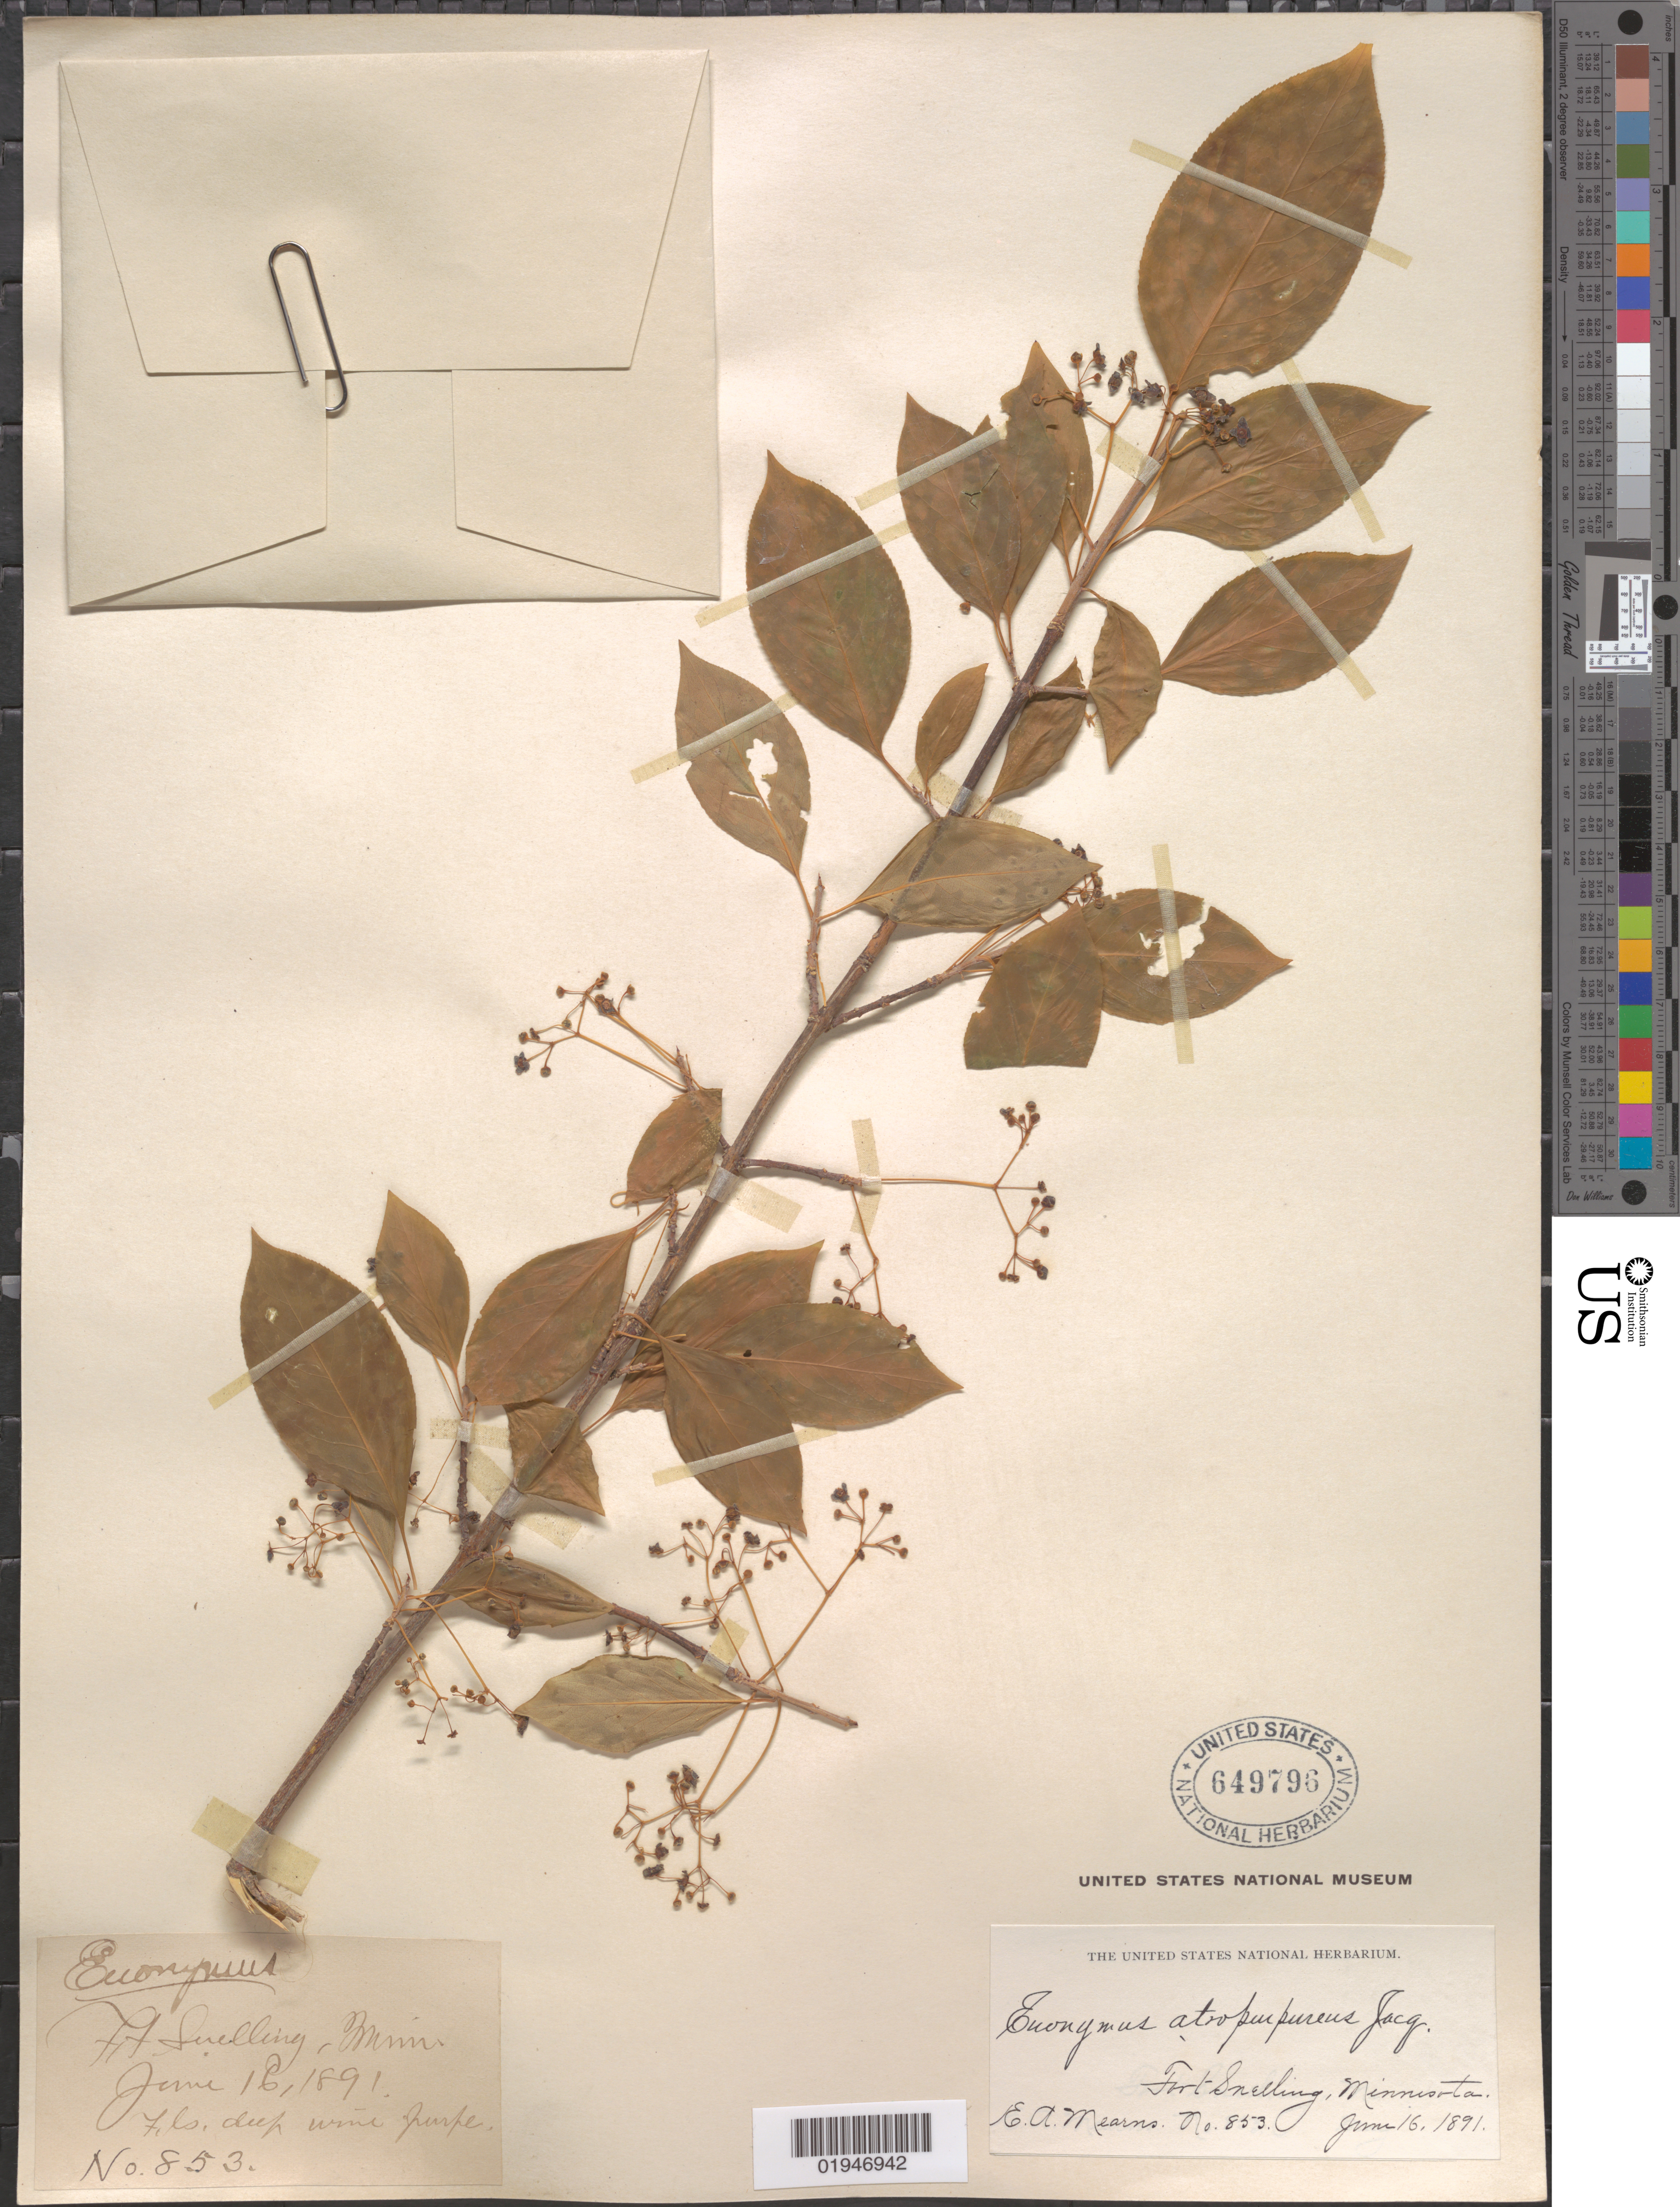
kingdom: Plantae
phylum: Tracheophyta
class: Magnoliopsida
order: Celastrales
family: Celastraceae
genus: Euonymus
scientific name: Euonymus atropurpureus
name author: Jacq.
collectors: E. A. Mearns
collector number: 853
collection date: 1891-06-16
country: United States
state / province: Minnesota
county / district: Hennepin County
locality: Ft. Snelling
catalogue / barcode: US 649796